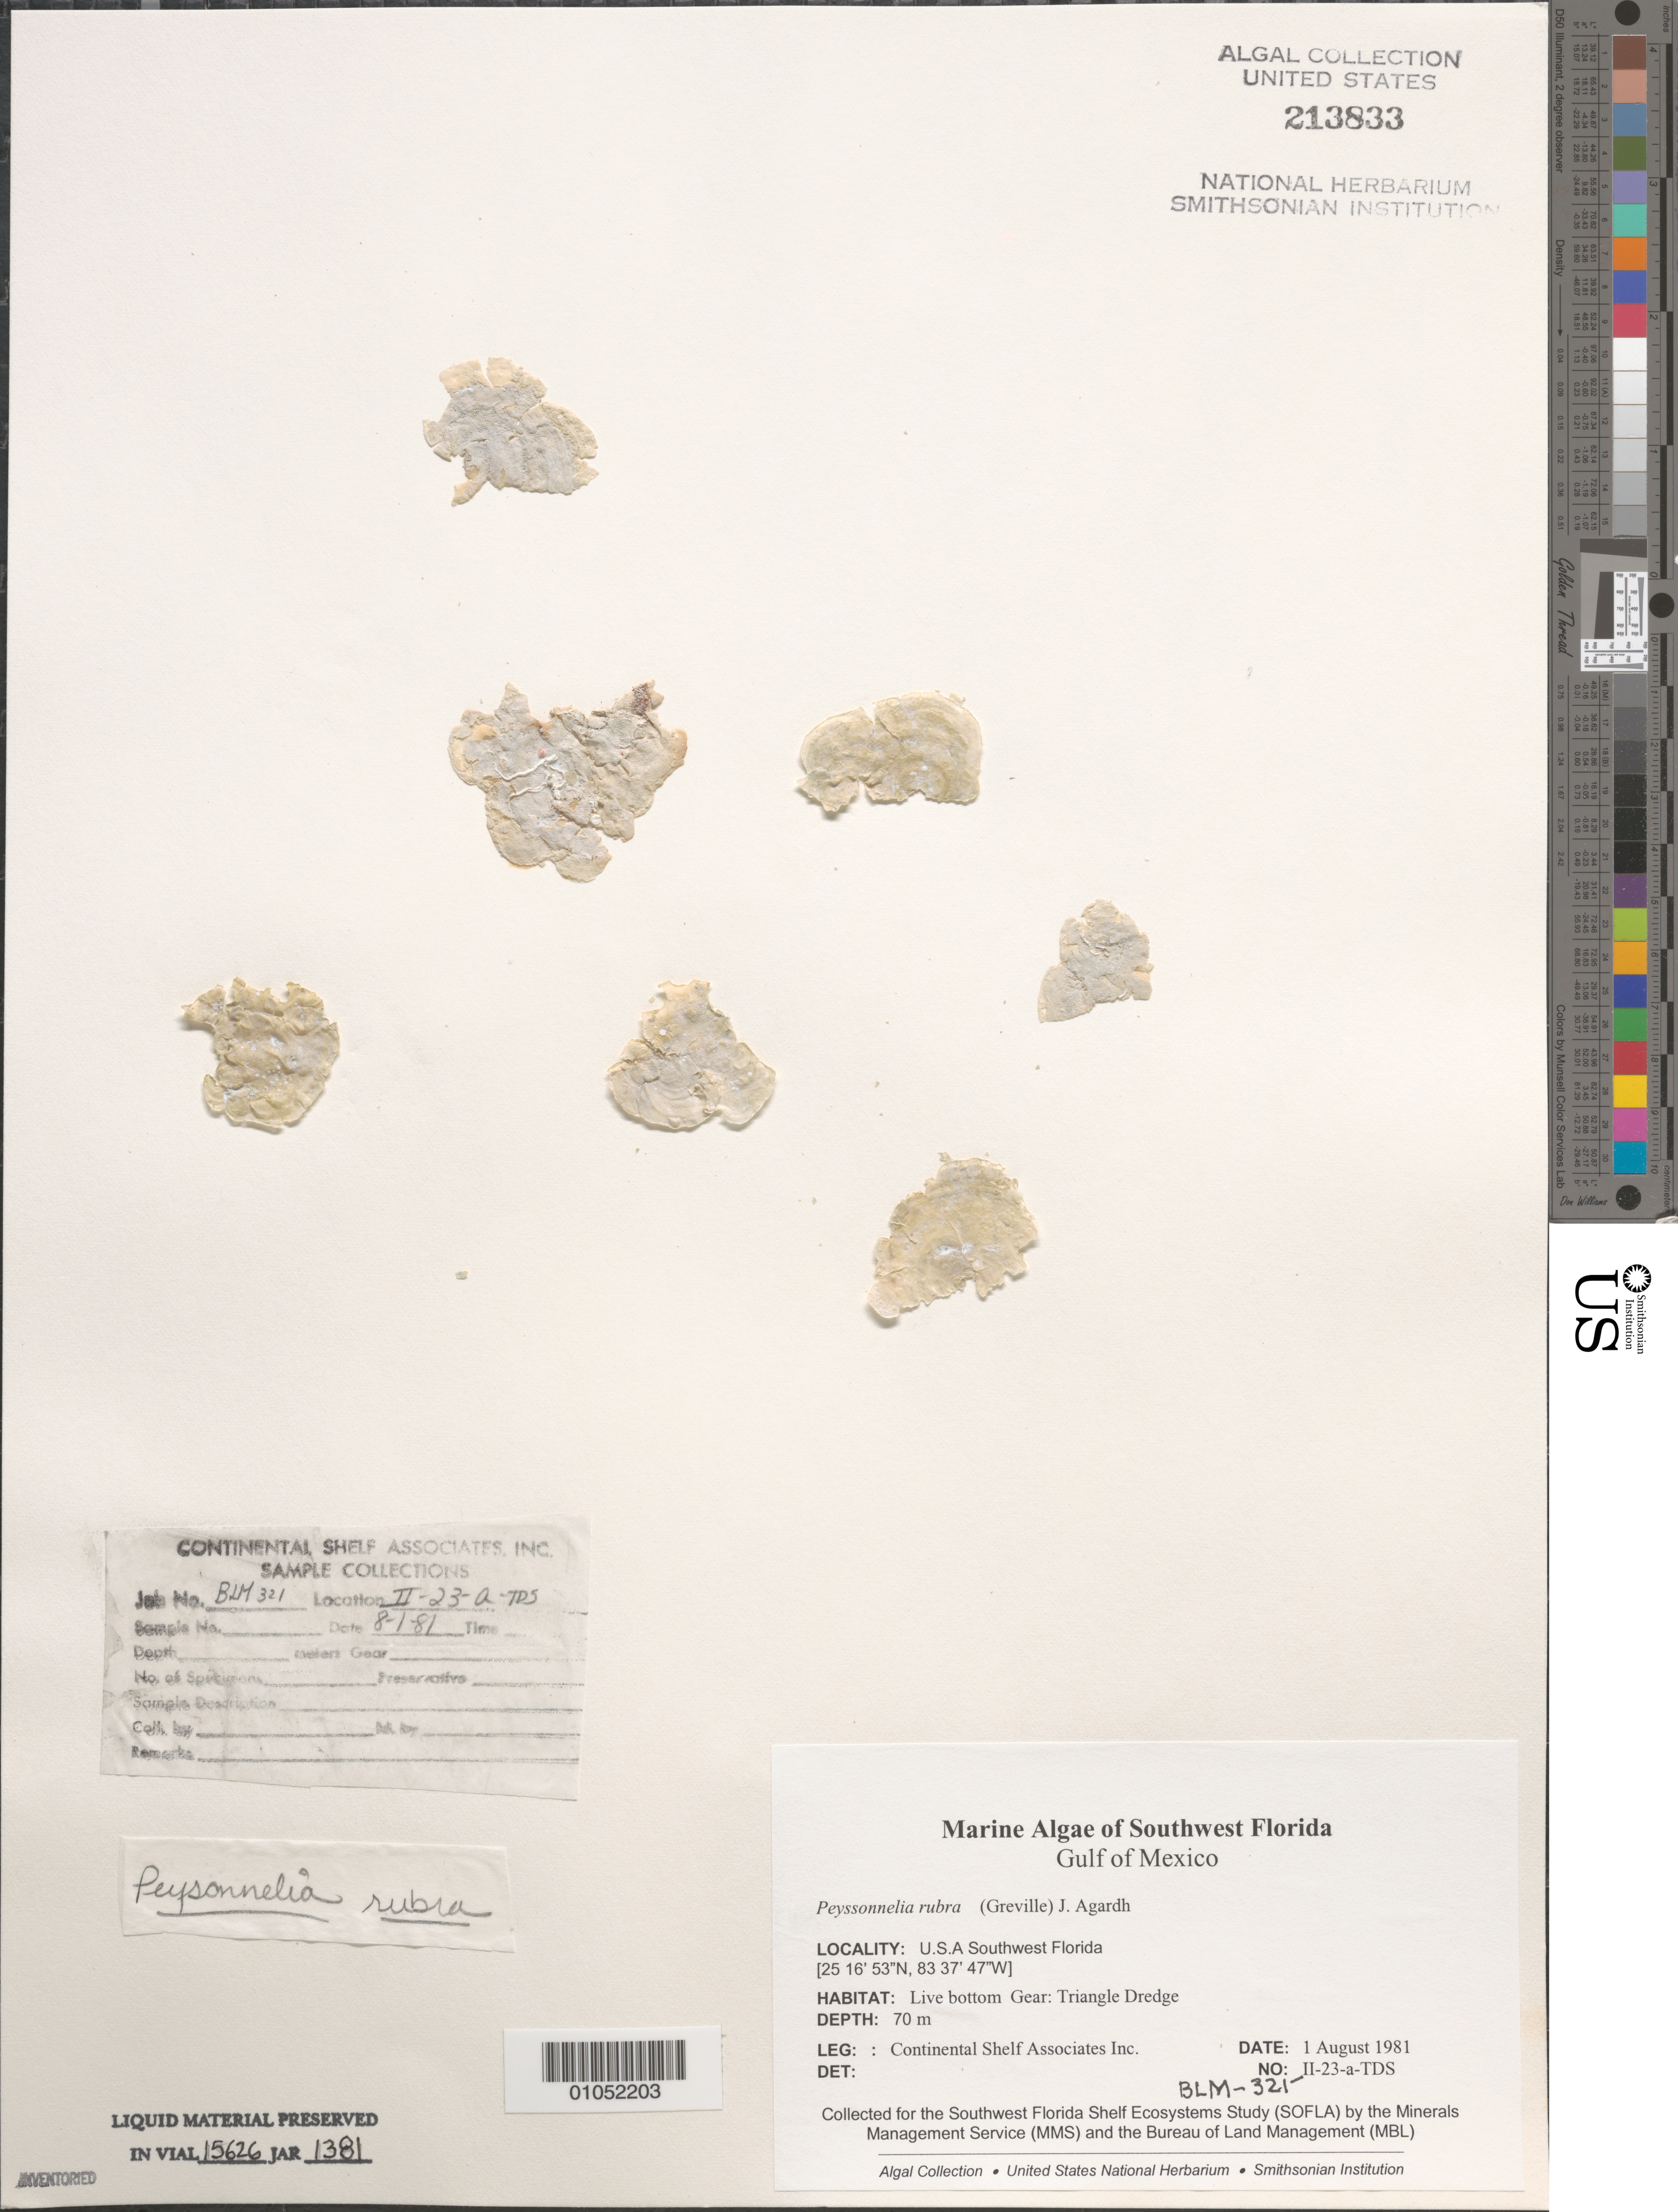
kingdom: Plantae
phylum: Rhodophyta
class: Florideophyceae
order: Peyssonneliales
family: Peyssonneliaceae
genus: Peyssonnelia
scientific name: Peyssonnelia rubra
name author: (Grev.) J. Agardh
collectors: Continental Shelf Associates for the MMS/BLM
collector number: BLM-321-II-23-A-TDS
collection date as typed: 01 Aug 1981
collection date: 1981-08-01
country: United States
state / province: Florida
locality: Gulf of Mexico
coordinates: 25 16'53"N, 83 37'47"W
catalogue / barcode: US 213833